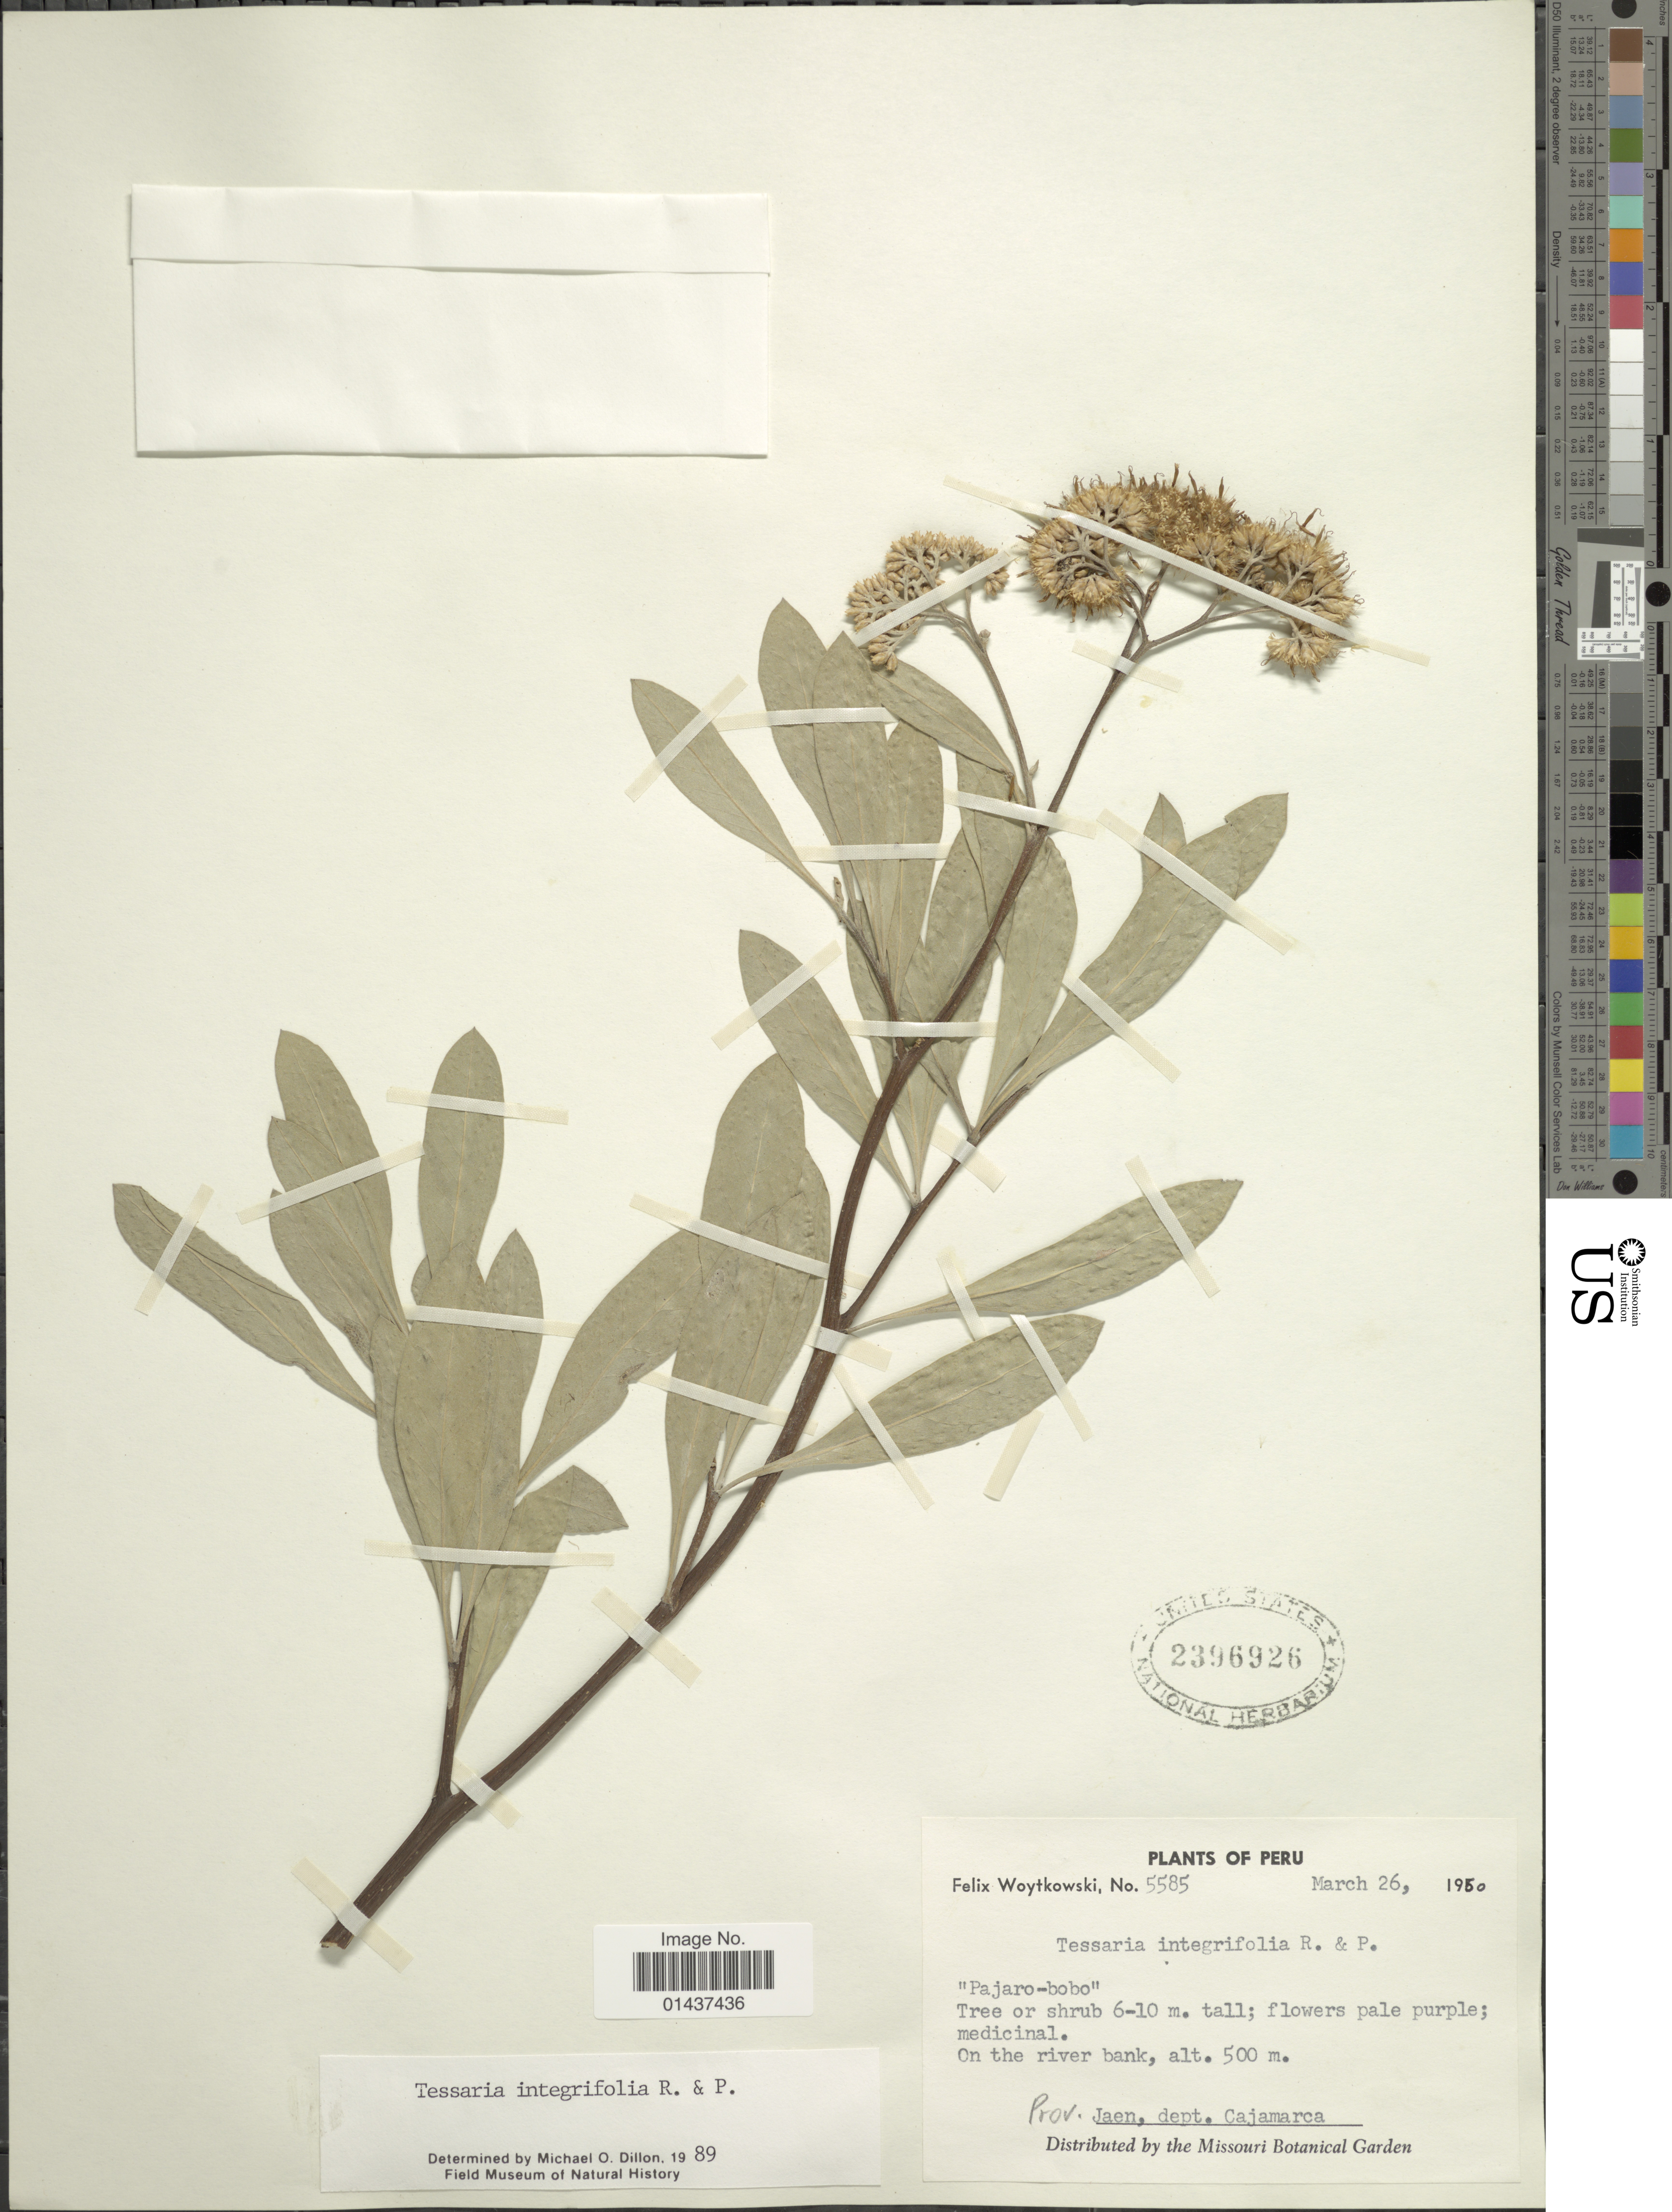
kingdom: Plantae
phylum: Tracheophyta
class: Magnoliopsida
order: Asterales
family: Asteraceae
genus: Tessaria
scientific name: Tessaria integrifolia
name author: Ruiz & Pav.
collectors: F. Woytkowski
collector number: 5585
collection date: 1950-03-26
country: Peru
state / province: Cajamarca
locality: On the river bank, Prov. Jaen, dept. Cajamarca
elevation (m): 500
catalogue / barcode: US 2396926